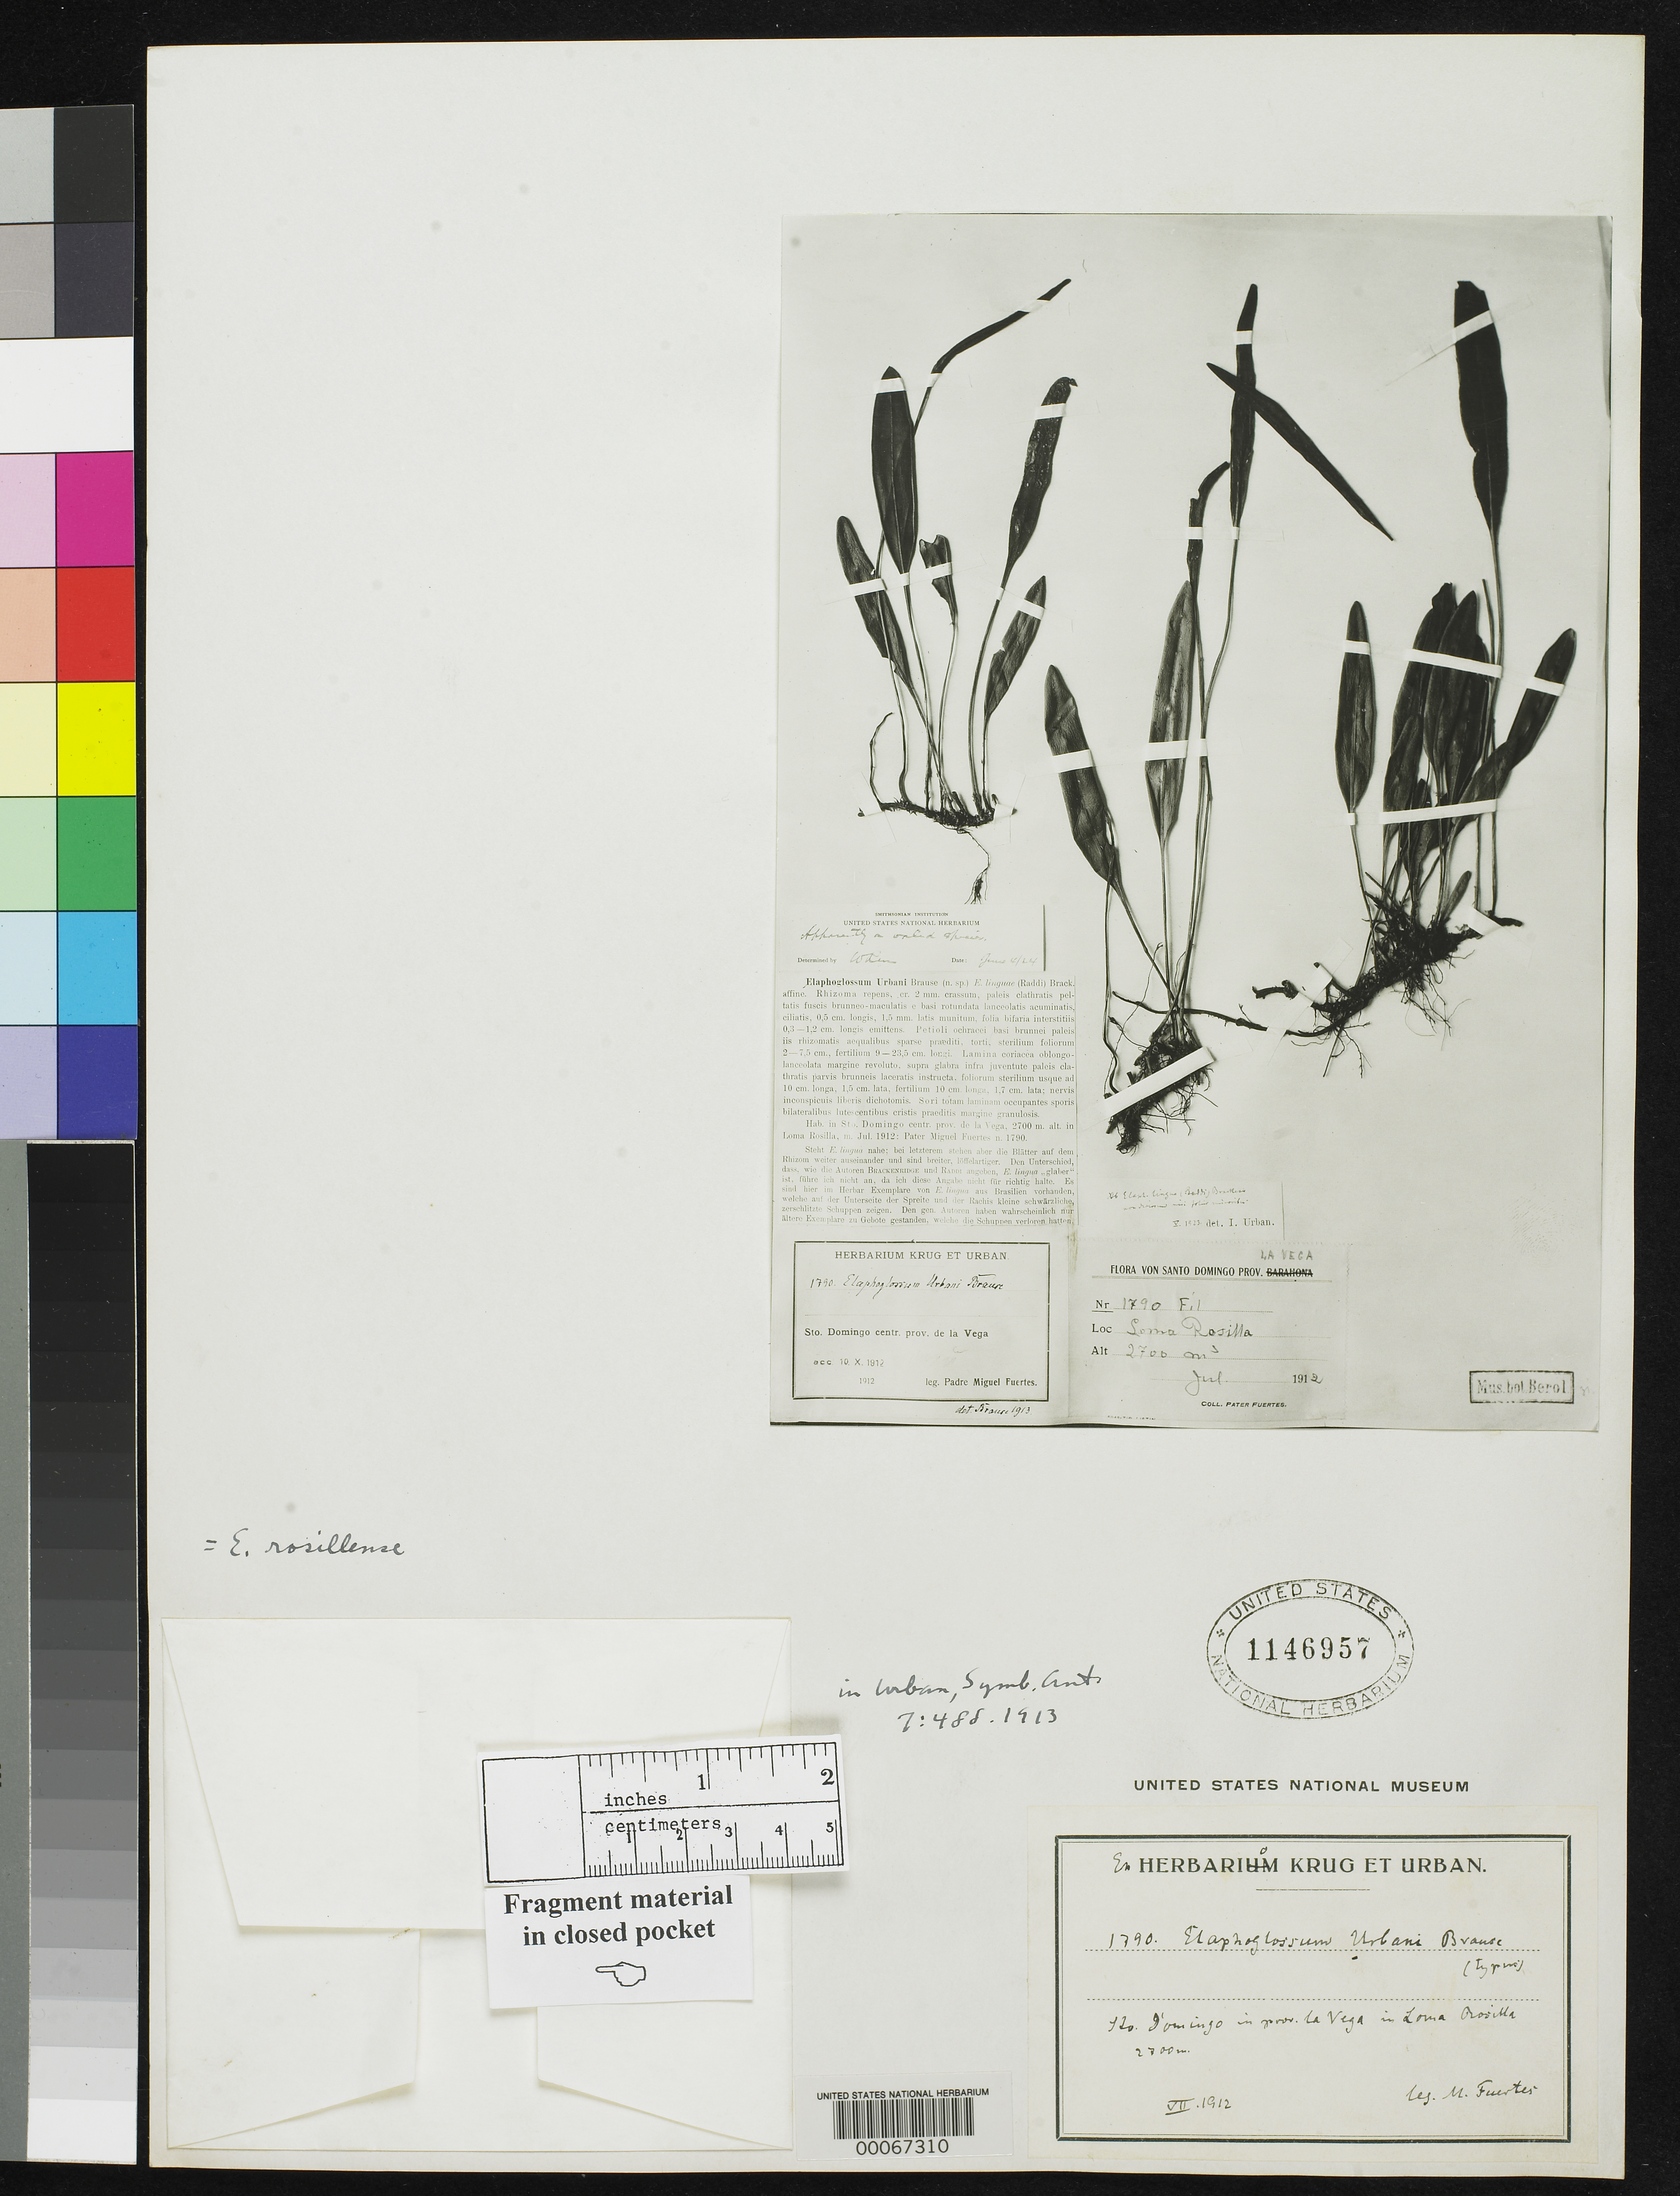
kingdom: Plantae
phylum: Tracheophyta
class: Polypodiopsida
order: Polypodiales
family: Dryopteridaceae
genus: Elaphoglossum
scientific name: Elaphoglossum urbanii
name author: Brause in Urb.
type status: Isotype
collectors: M. D. Fuertes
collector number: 1790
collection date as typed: Jul 1912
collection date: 1912-07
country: Dominican Republic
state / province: La Vega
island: Hispaniola Island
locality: Loma Rosilla.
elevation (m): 2700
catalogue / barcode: US 1146957